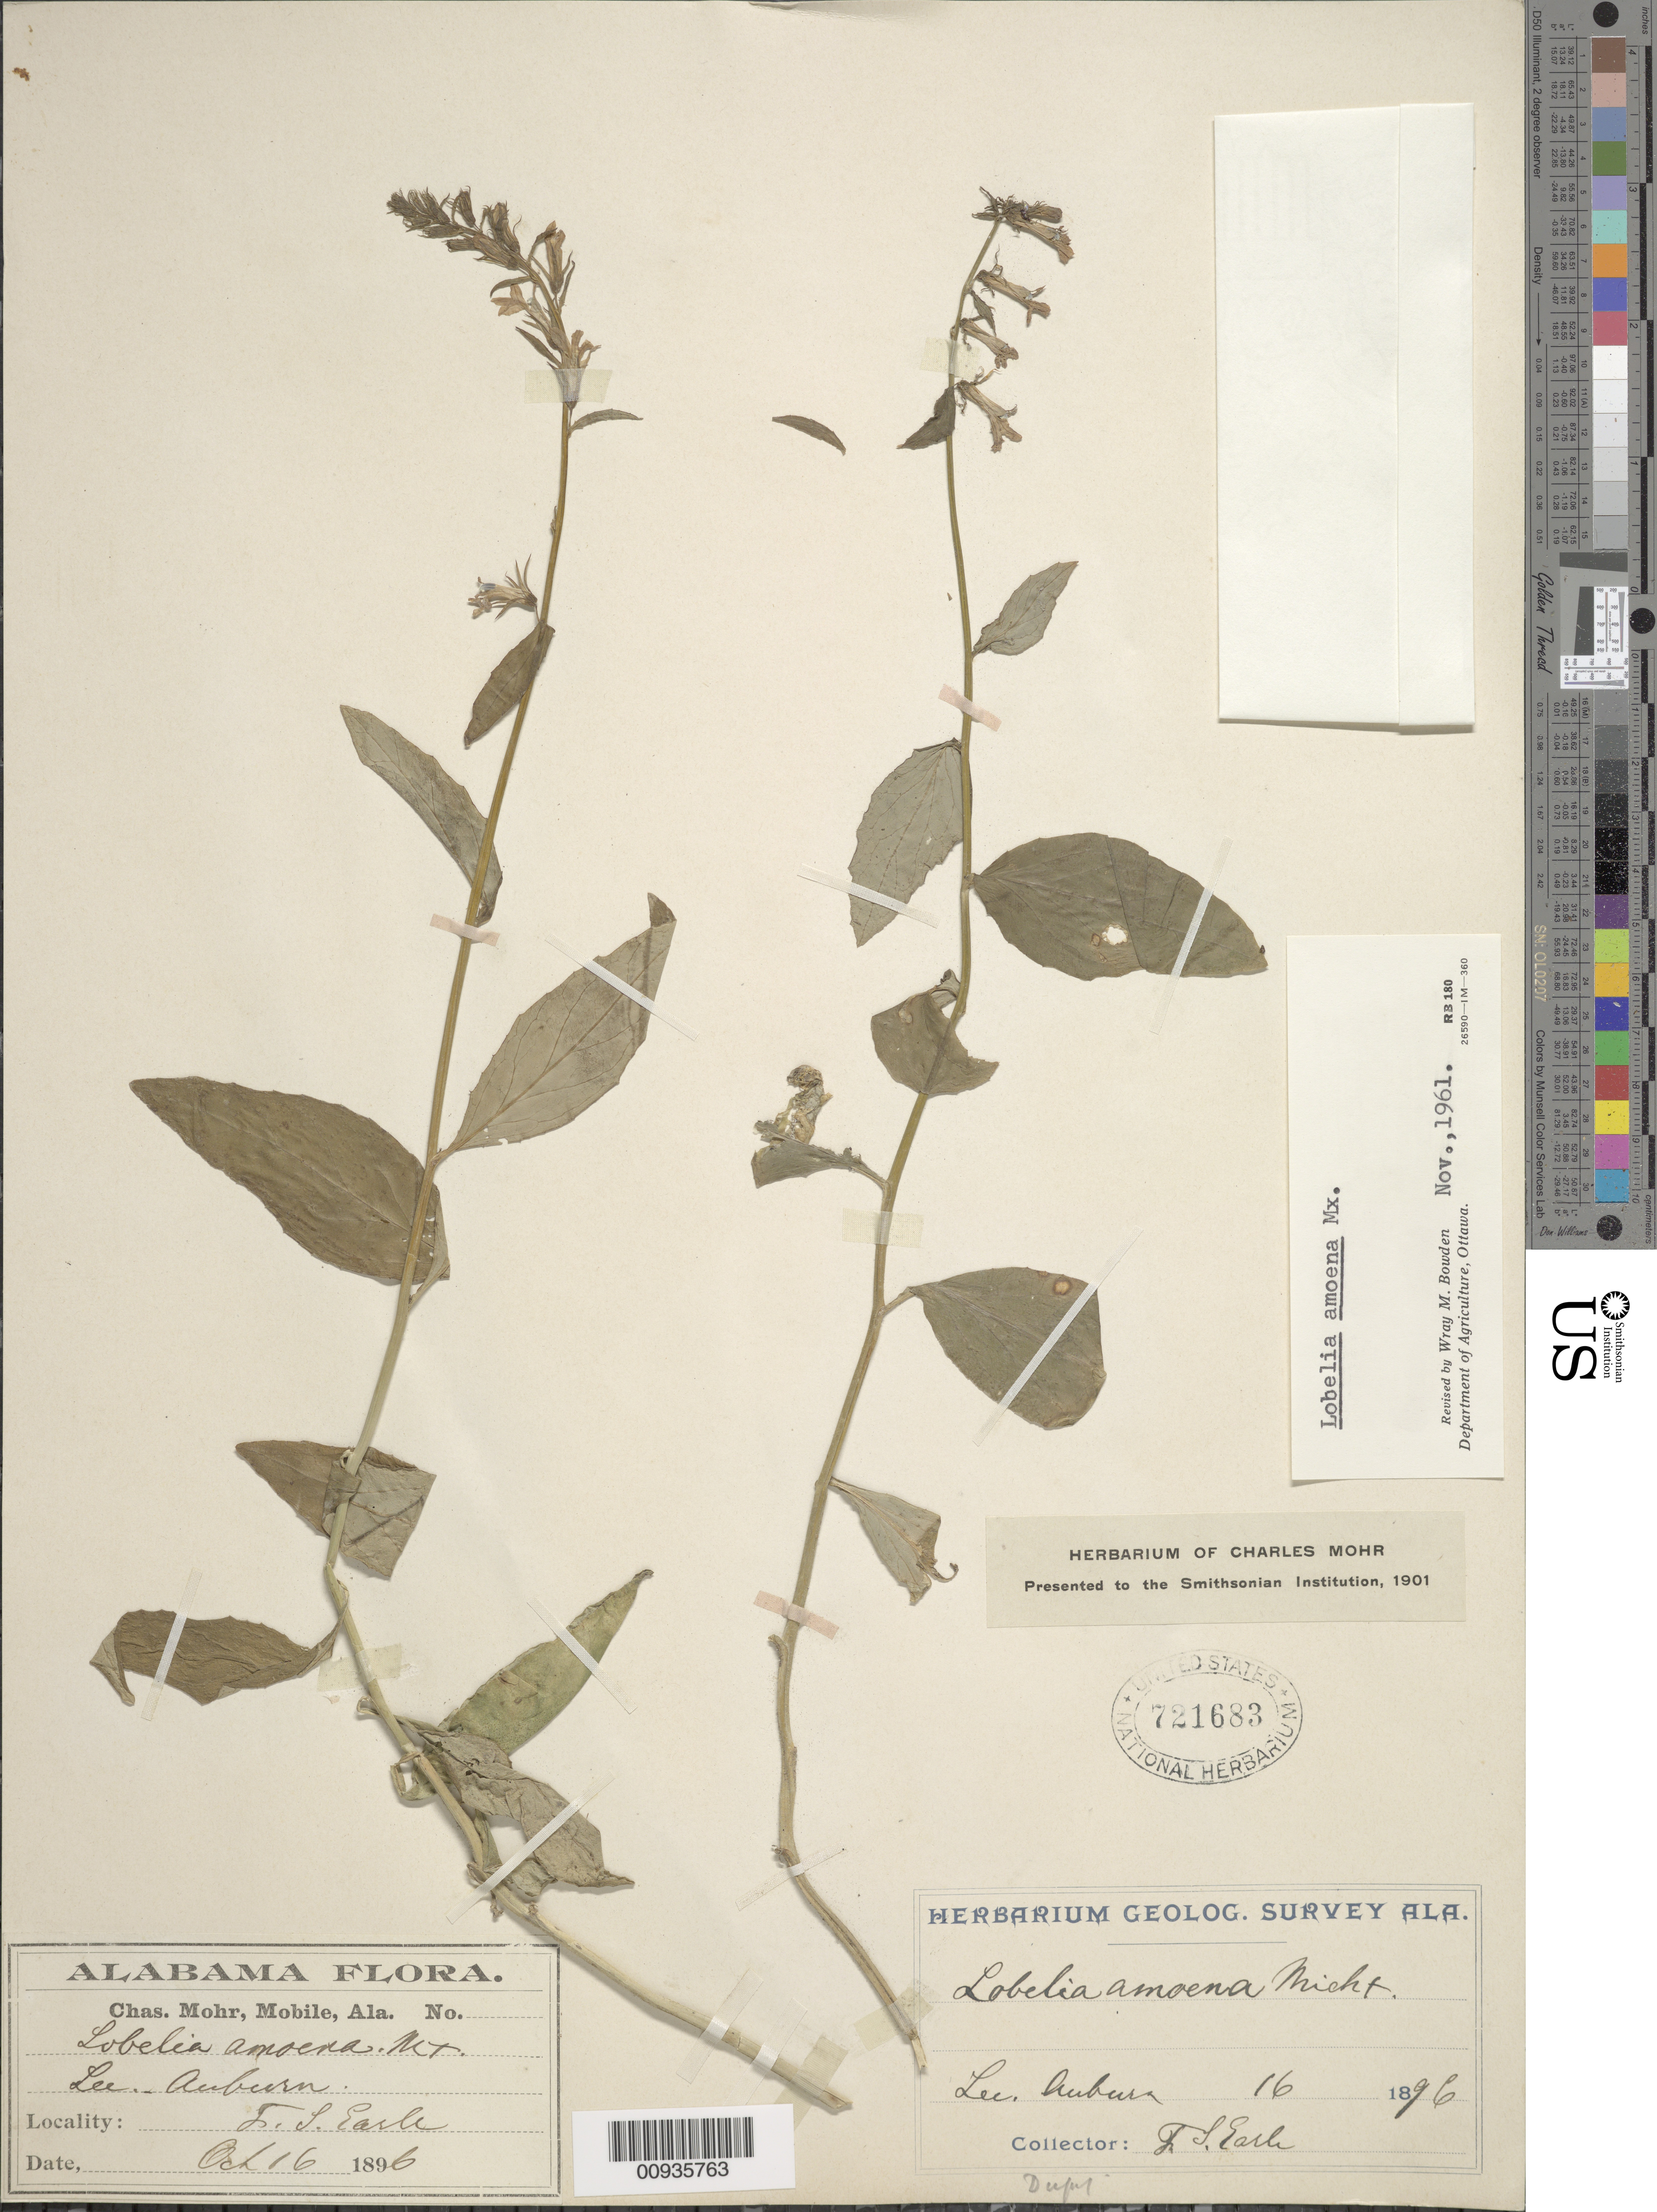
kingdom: Plantae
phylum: Tracheophyta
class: Magnoliopsida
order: Asterales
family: Campanulaceae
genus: Lobelia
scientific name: Lobelia amoena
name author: Michx.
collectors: F. S. Earle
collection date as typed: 16 Oct 1896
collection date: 1896-10-16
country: United States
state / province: Alabama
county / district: Lee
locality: Mount Lee, Auburn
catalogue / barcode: US 721683